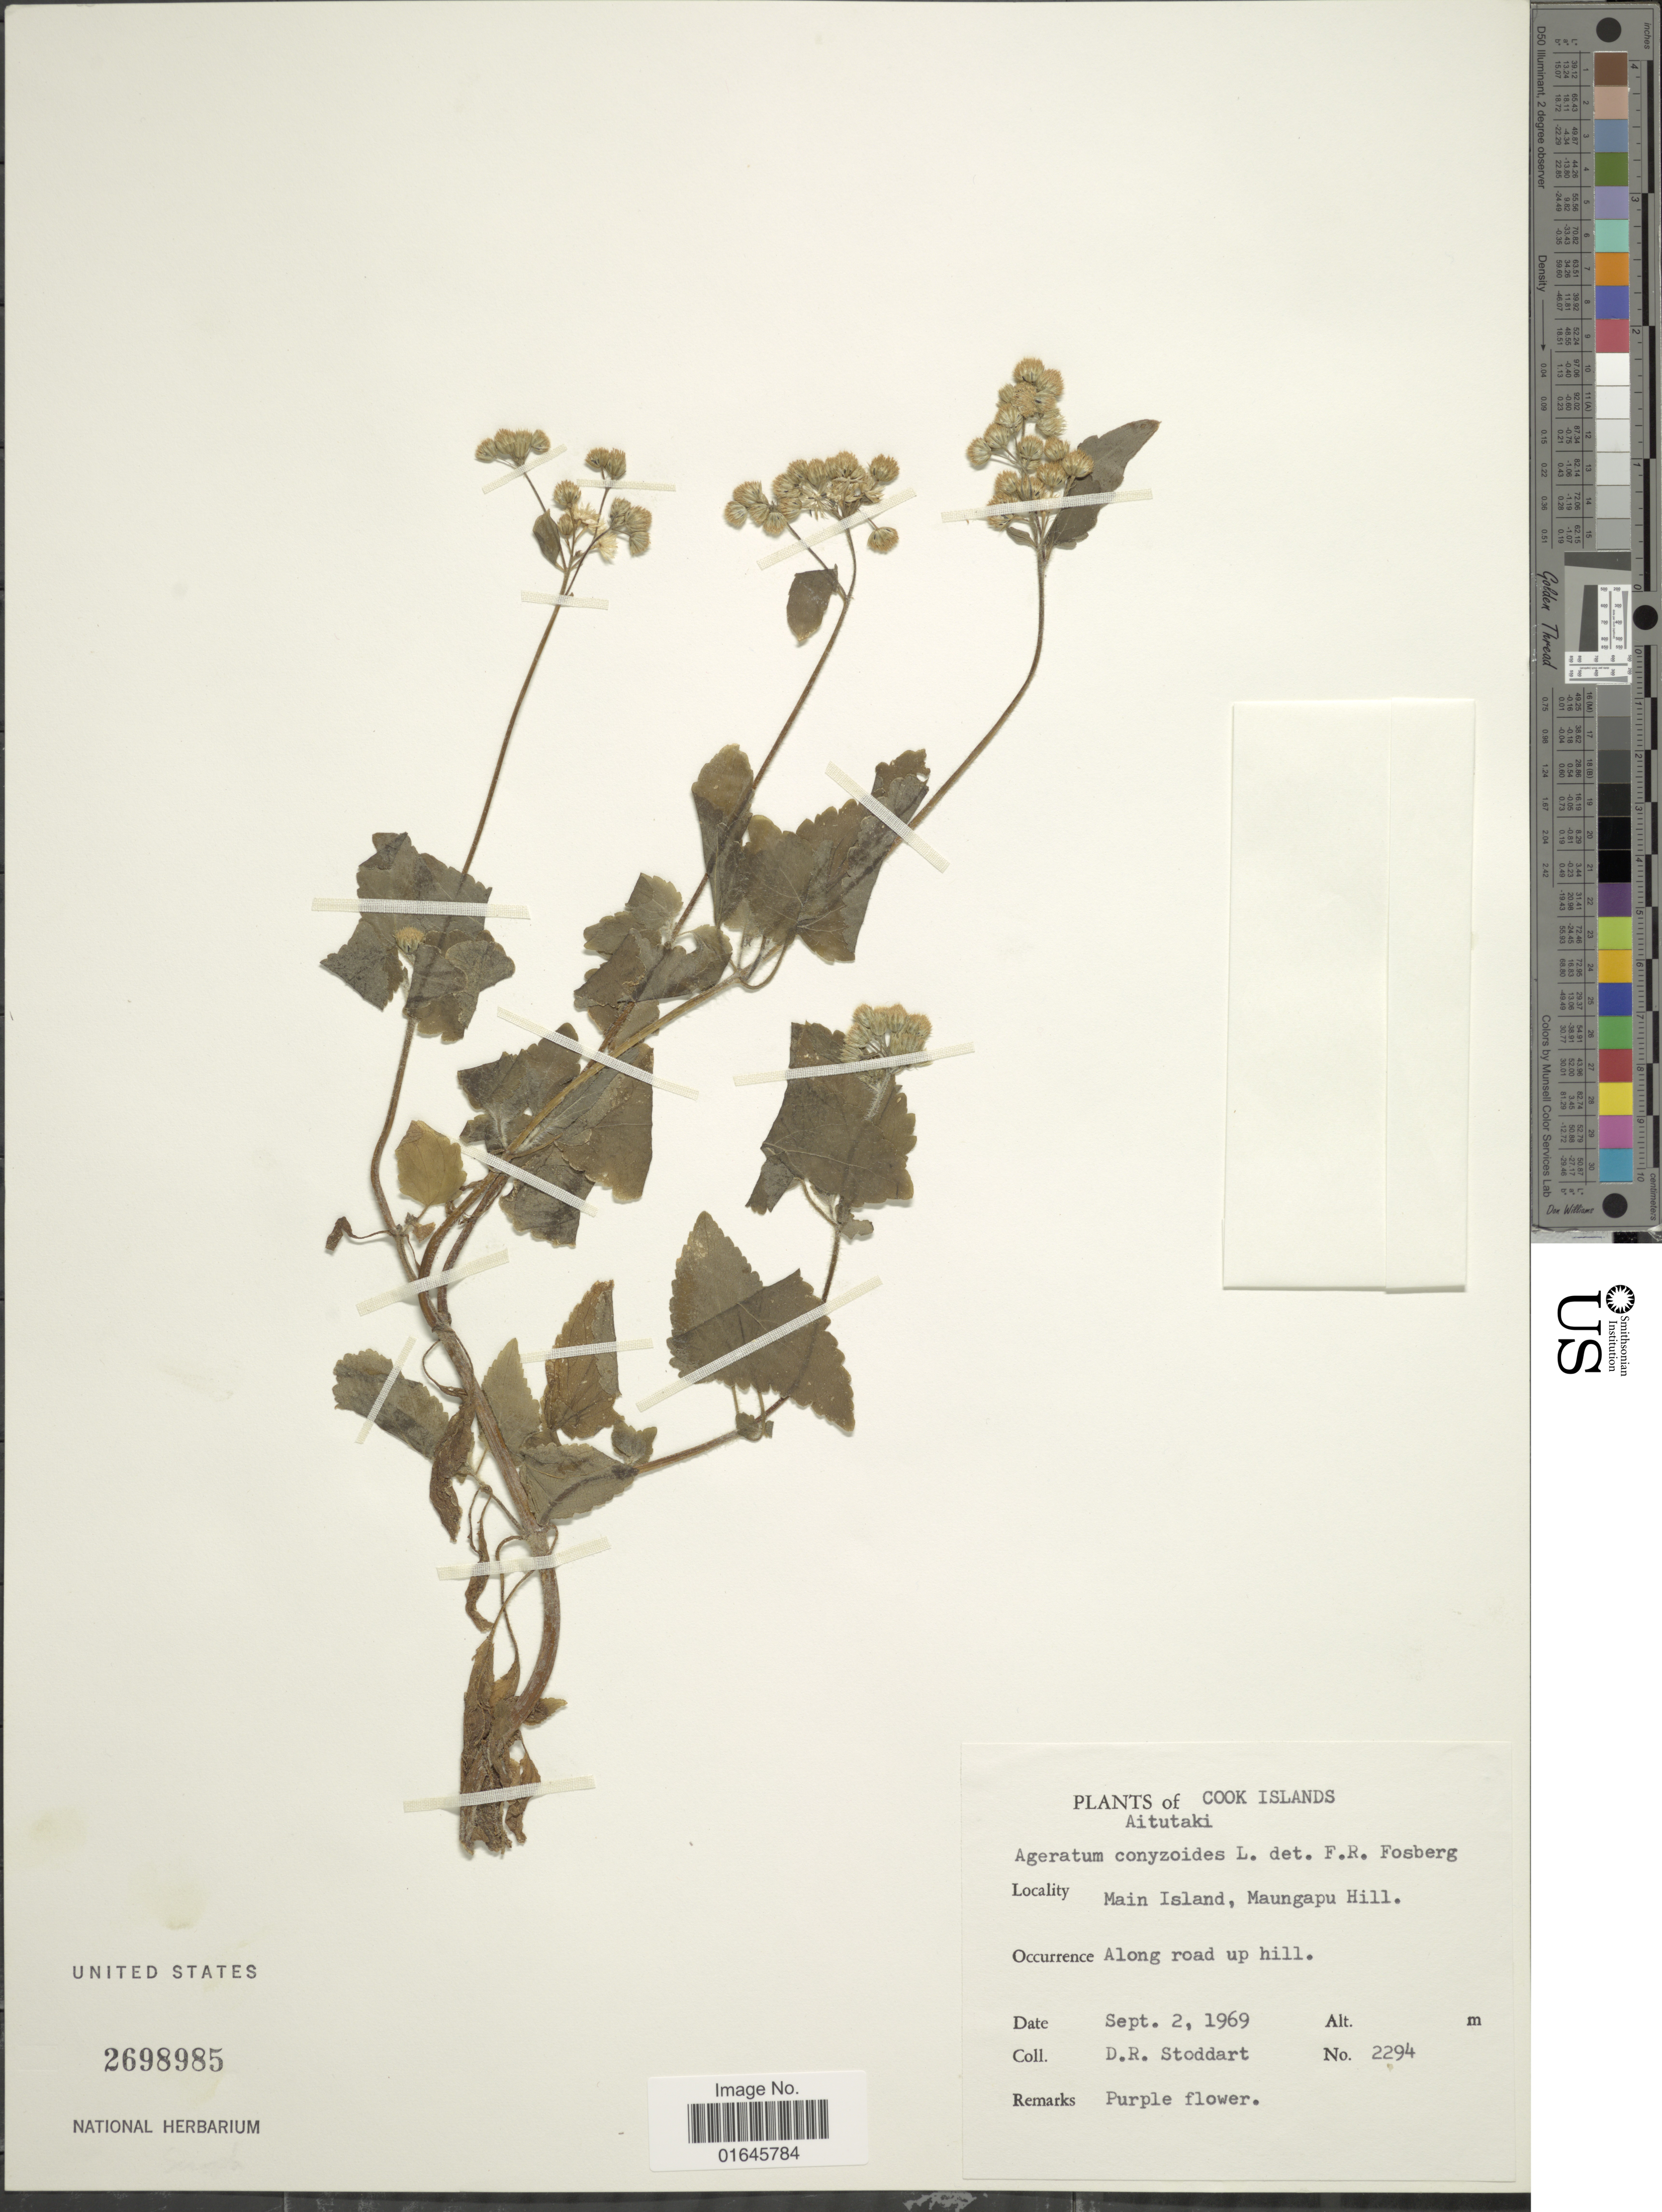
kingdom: Plantae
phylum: Tracheophyta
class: Magnoliopsida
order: Asterales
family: Asteraceae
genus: Ageratum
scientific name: Ageratum conyzoides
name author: L.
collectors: D. R. Stoddart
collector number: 2294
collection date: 1969-09-02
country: Cook Islands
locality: Aitutaki, Main Island, Maungapu Hill, Along road up hill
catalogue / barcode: US 2698985